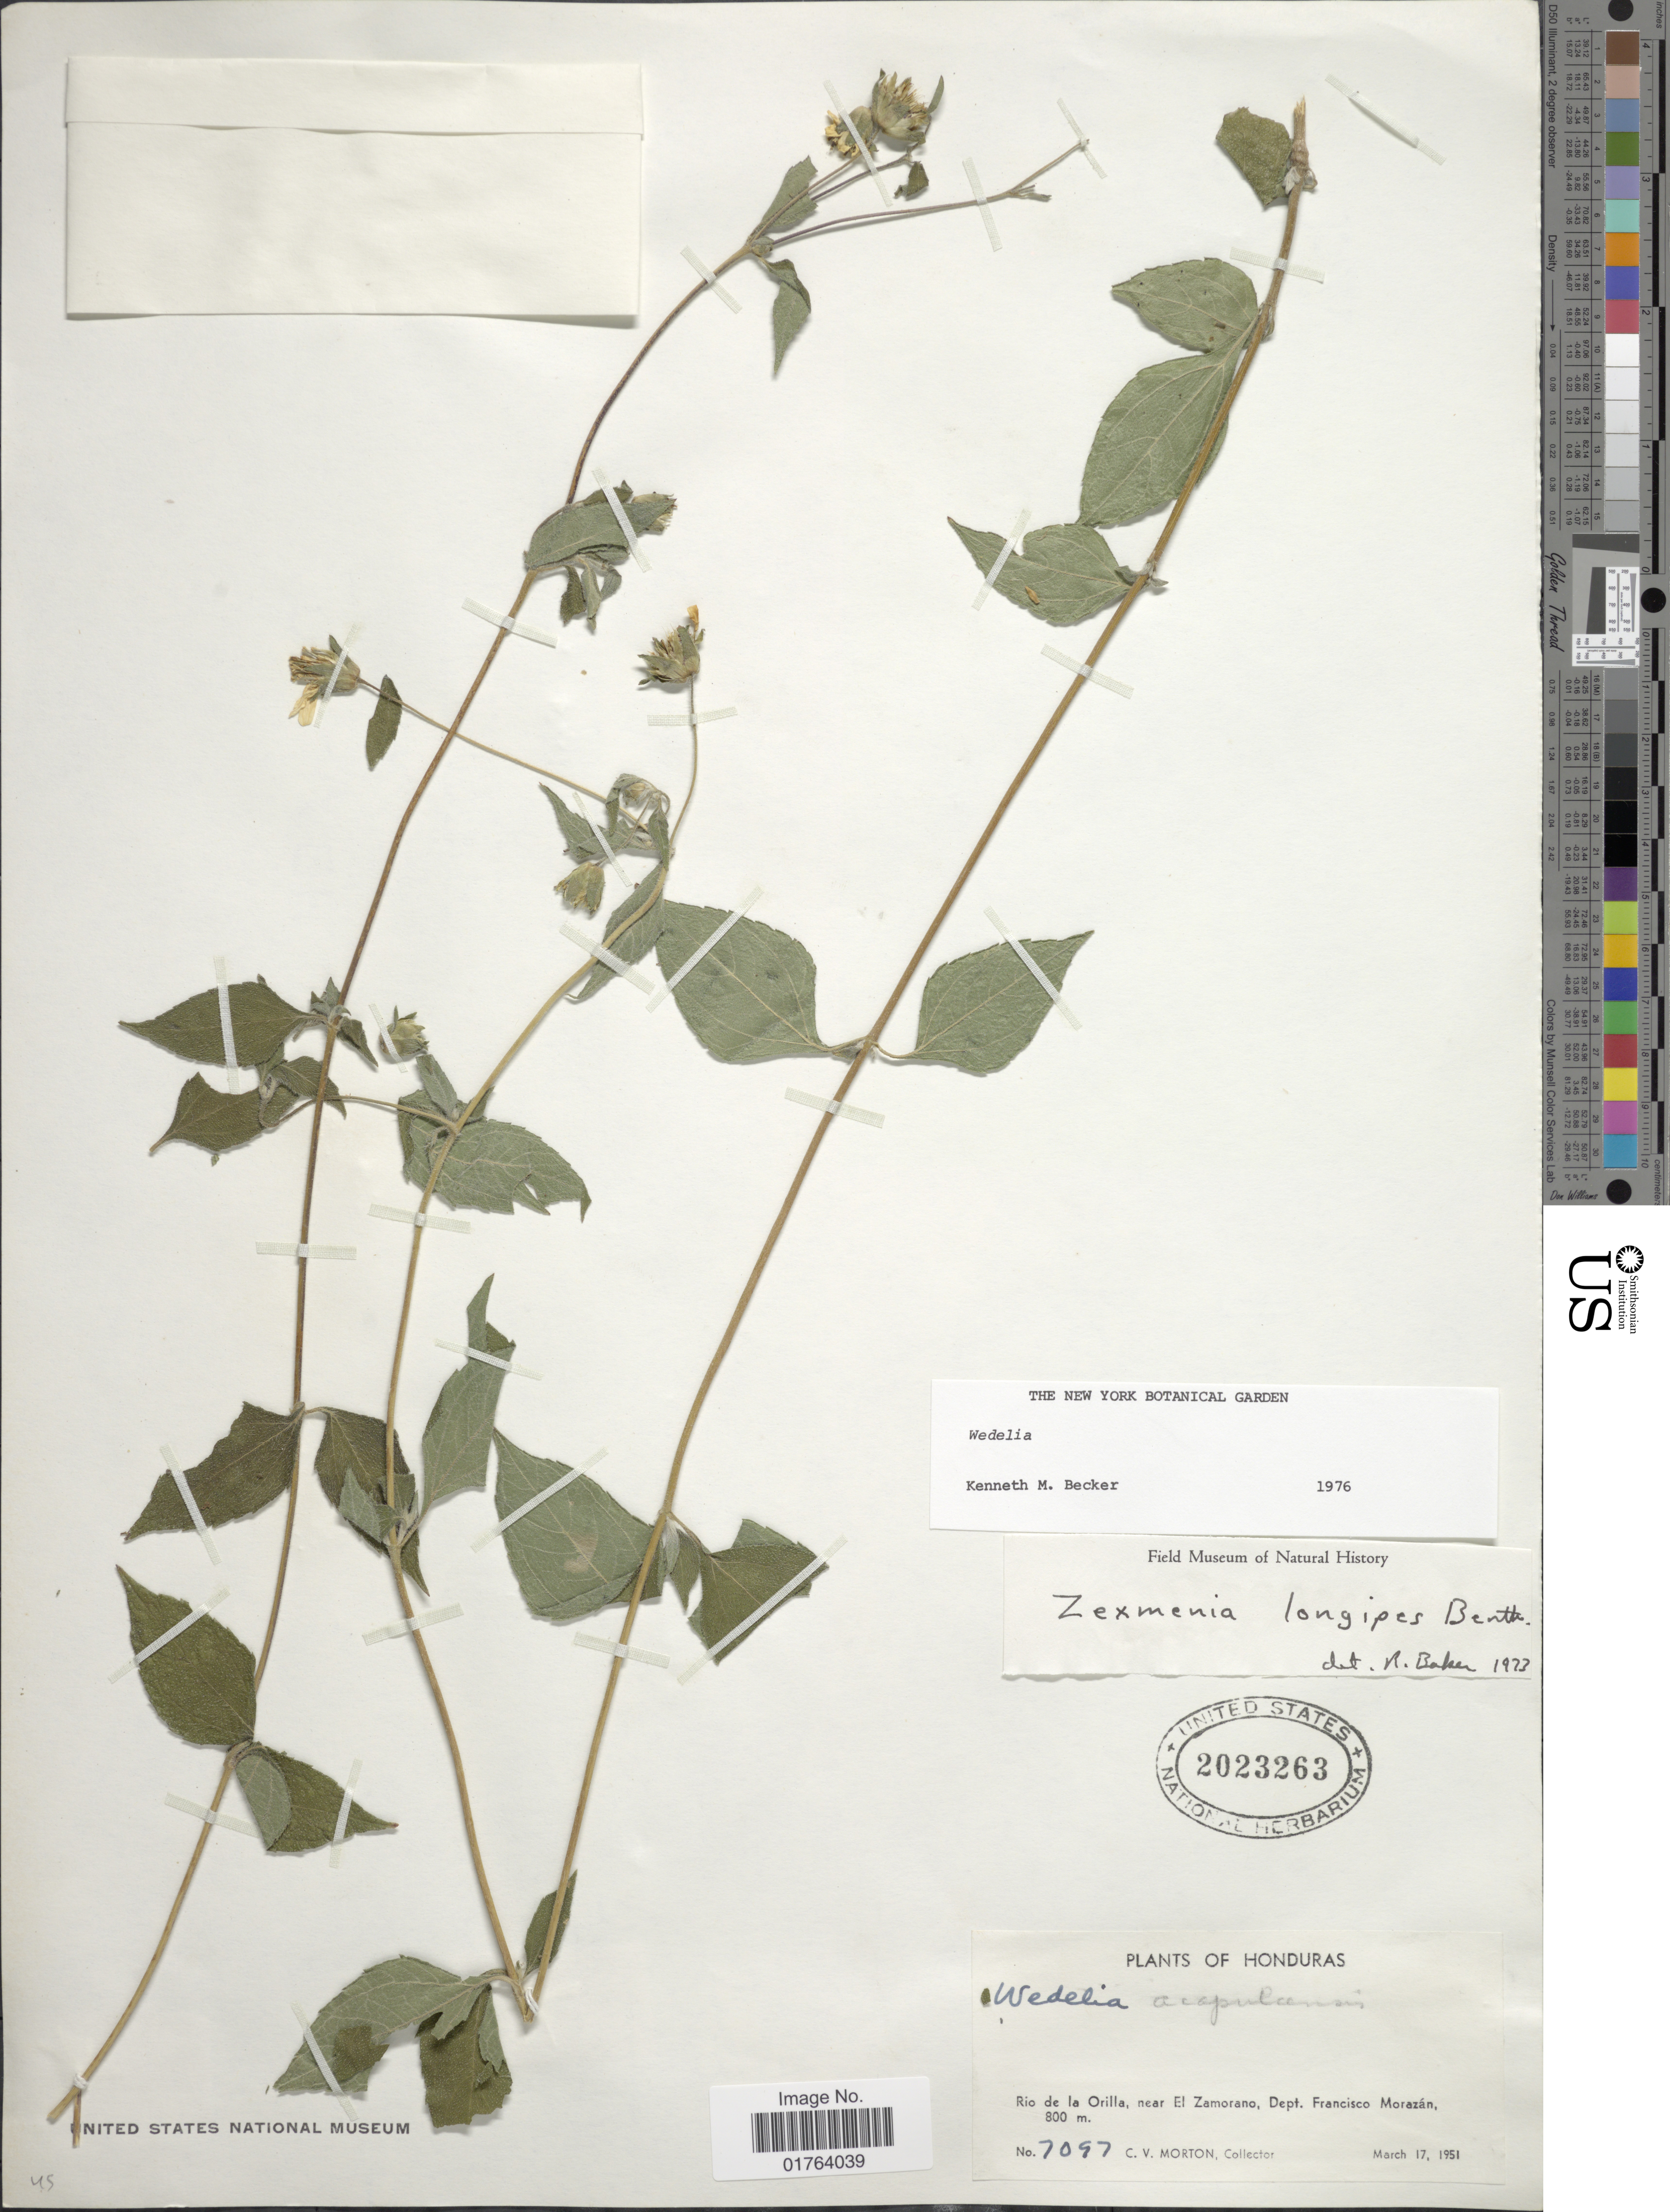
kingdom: Plantae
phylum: Tracheophyta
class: Magnoliopsida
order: Asterales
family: Asteraceae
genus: Wedelia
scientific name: Wedelia longipes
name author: Urb.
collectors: C. V. Morton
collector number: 7097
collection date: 1951-03-17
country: Honduras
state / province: Fco. Morazán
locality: Rio de la Orilla, near El Zamorano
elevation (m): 800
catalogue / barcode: US 2023263